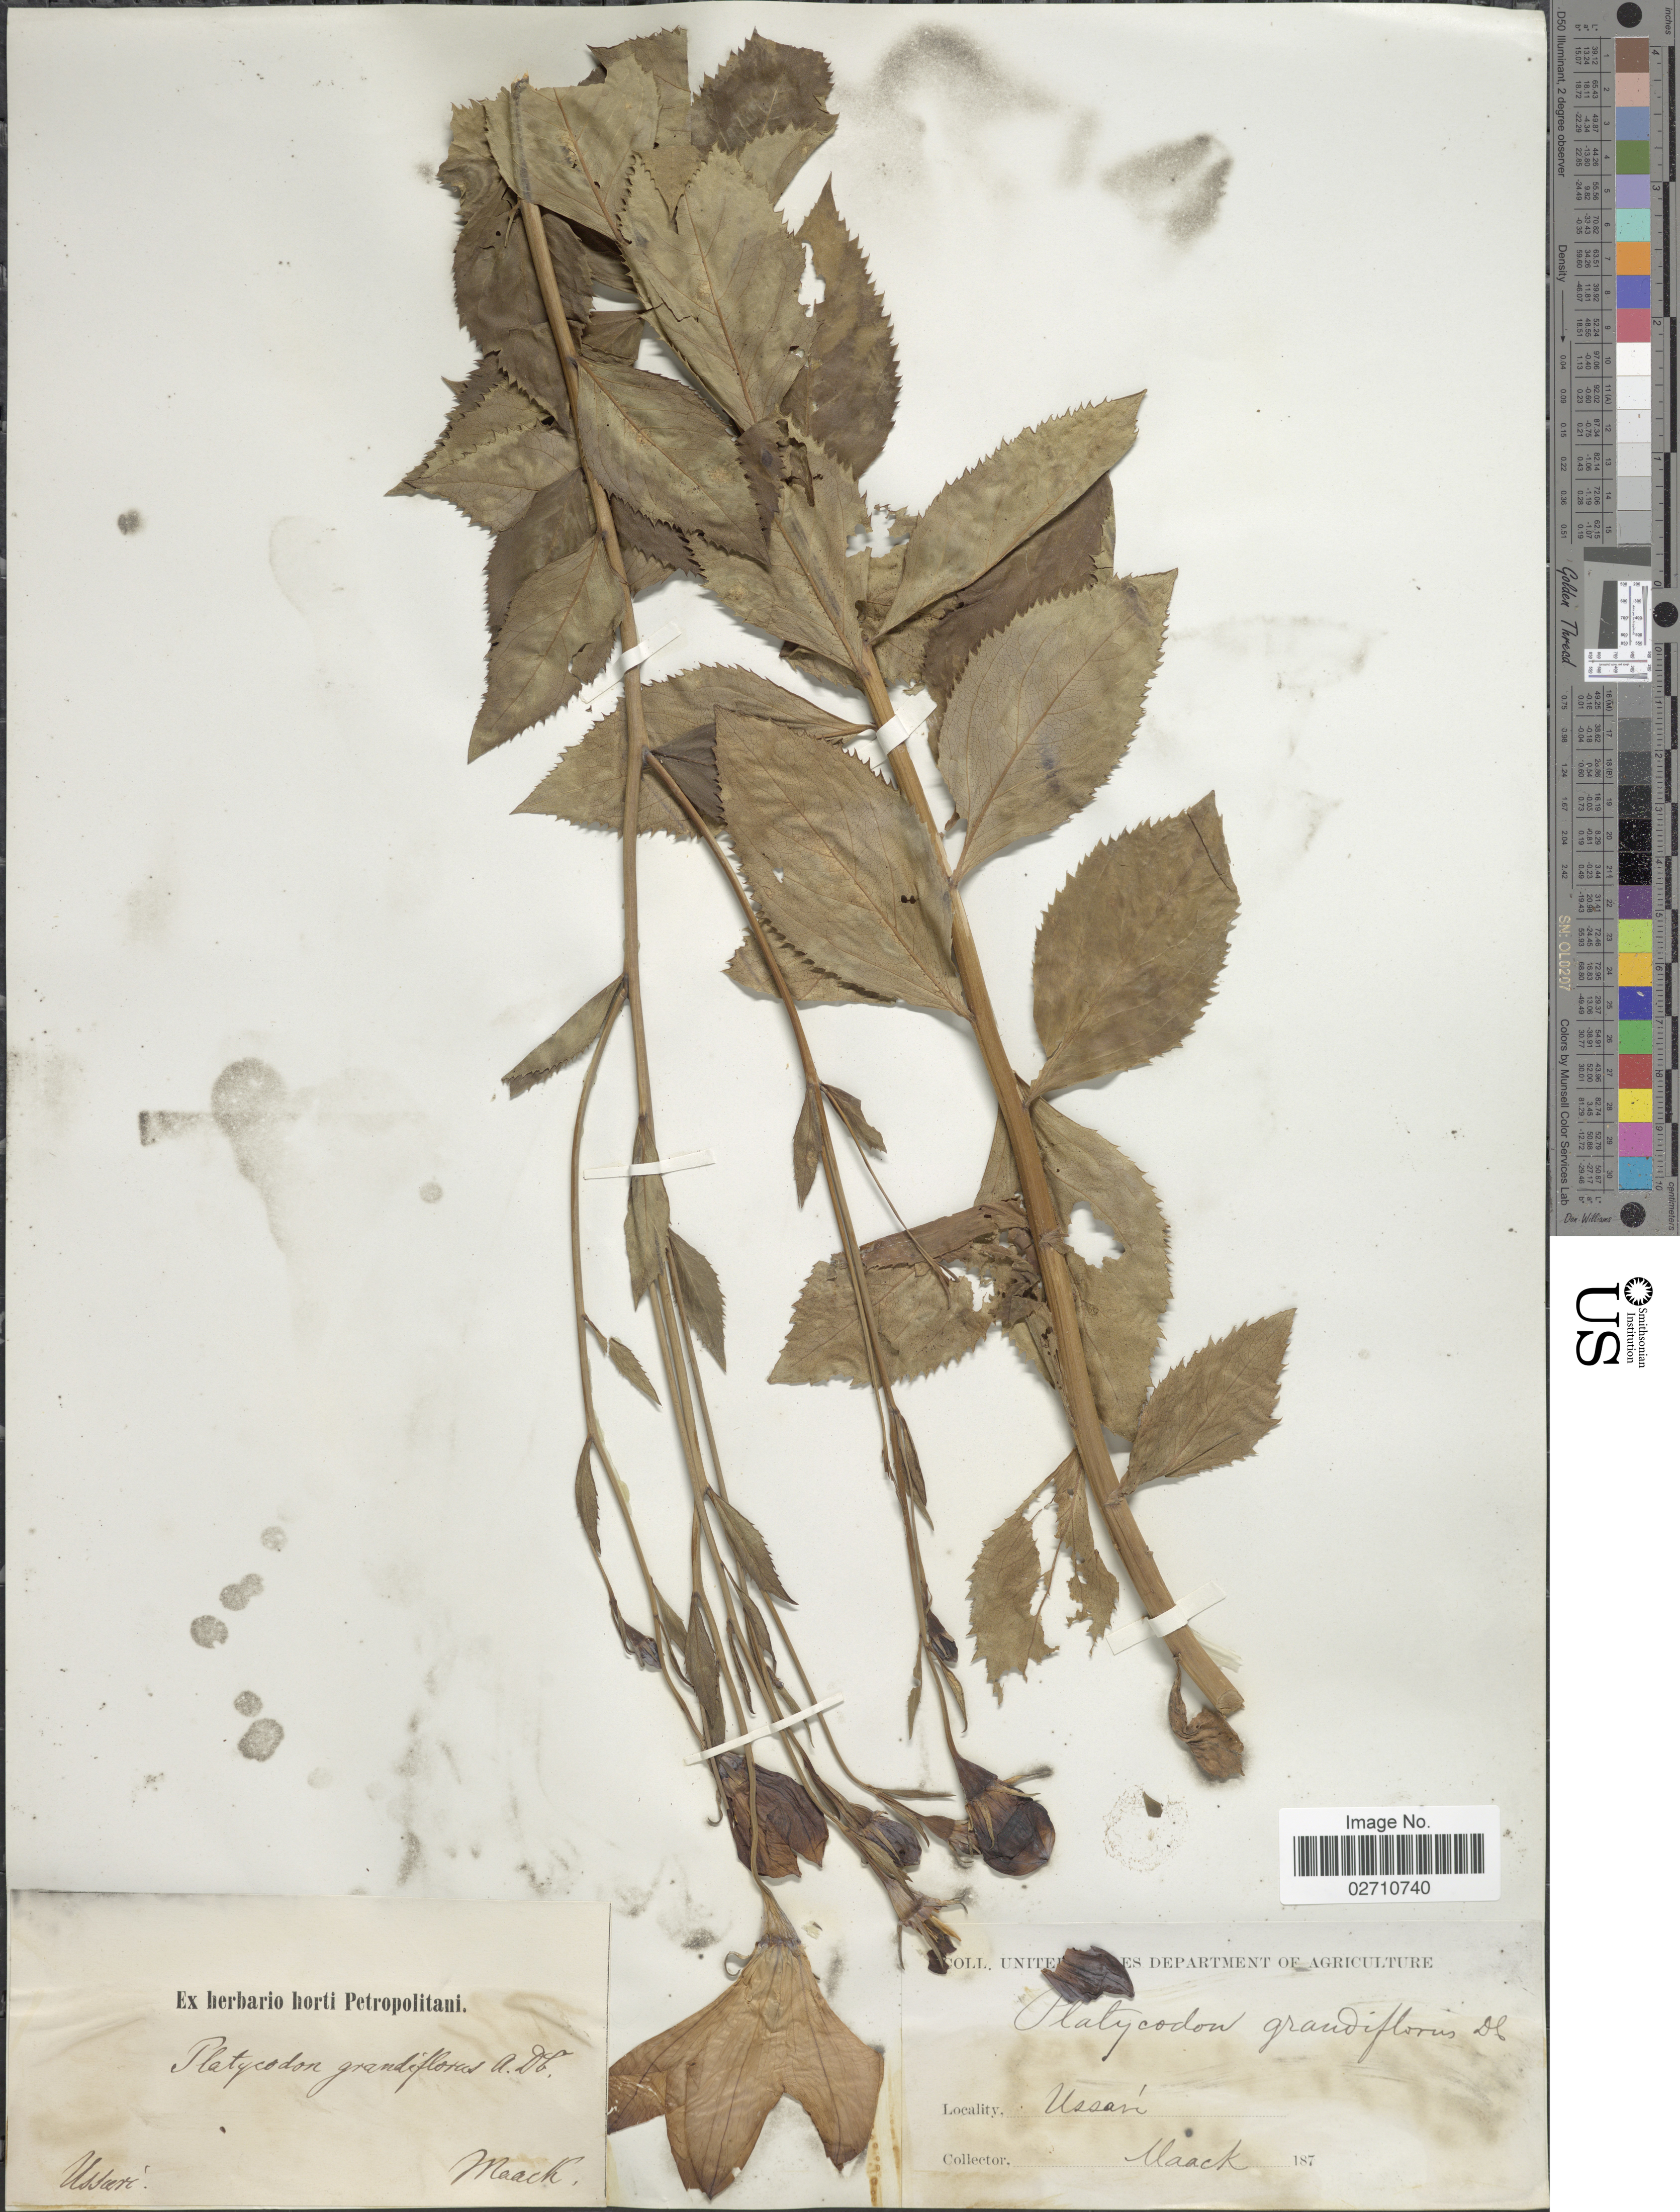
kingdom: Plantae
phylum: Tracheophyta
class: Magnoliopsida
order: Asterales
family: Campanulaceae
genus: Platycodon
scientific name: Platycodon grandiflorus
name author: (Jacq.) A. DC.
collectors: Maack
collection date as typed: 187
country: China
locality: Ussari